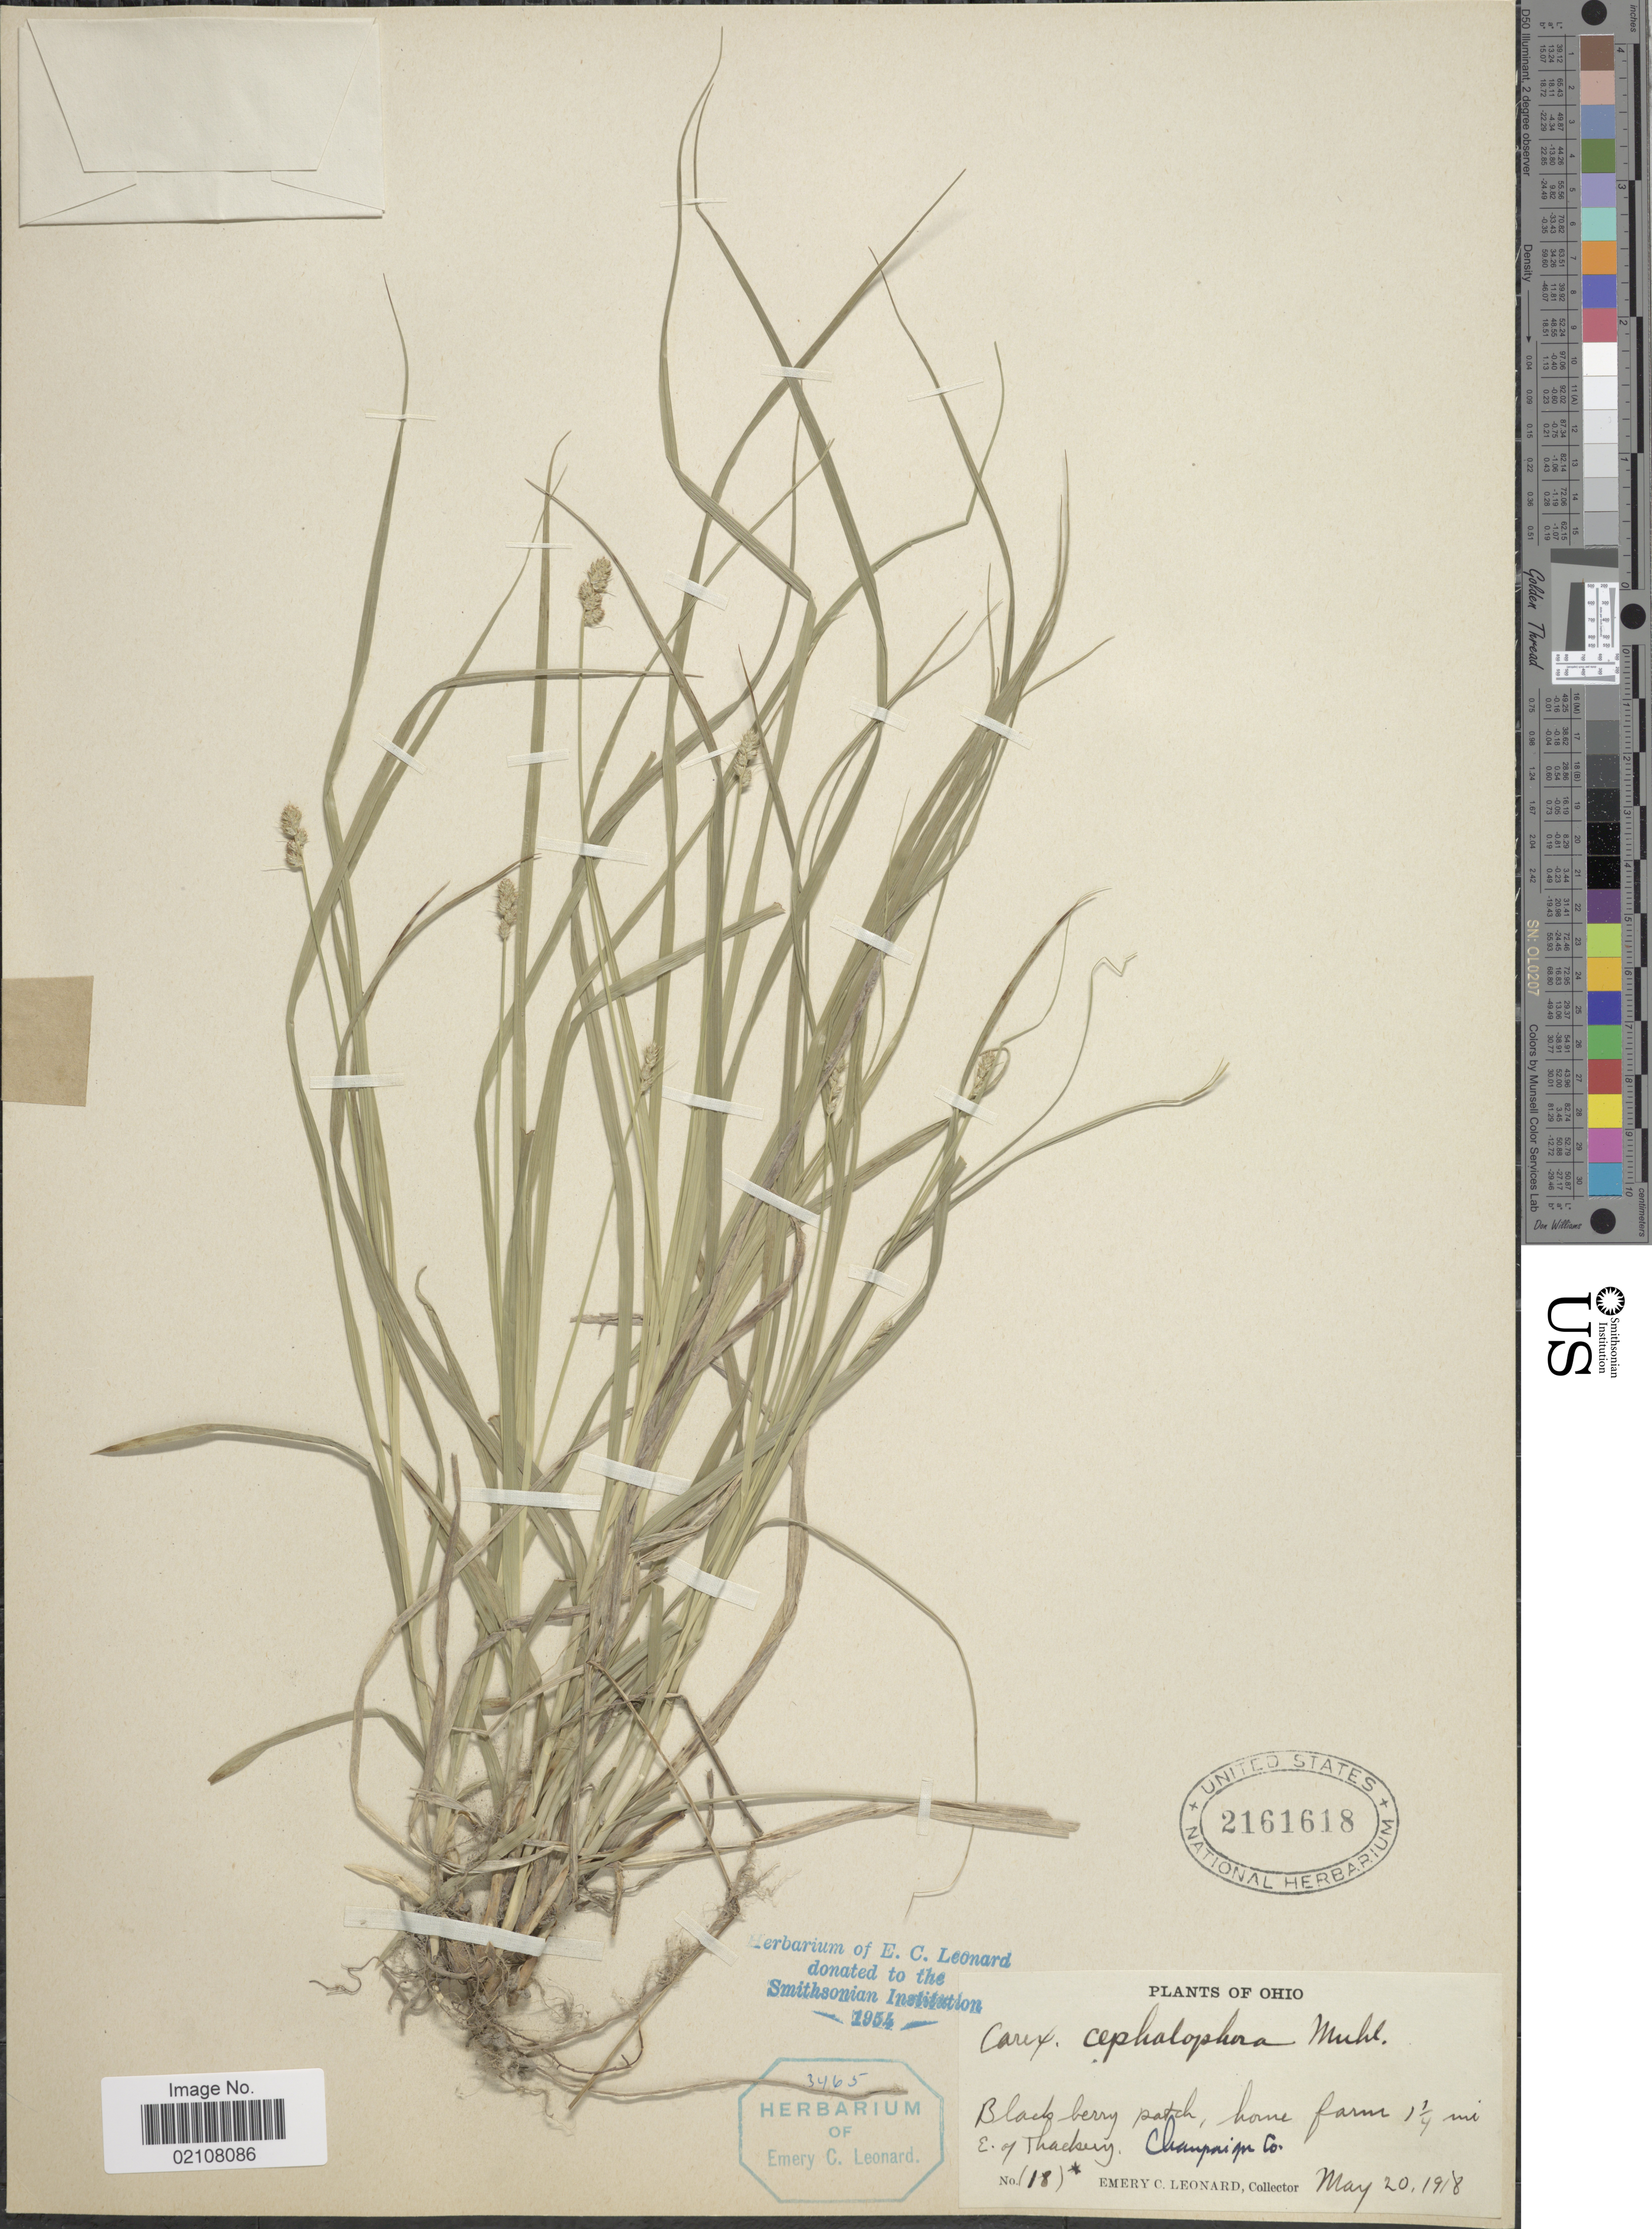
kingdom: Plantae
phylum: Tracheophyta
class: Liliopsida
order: Poales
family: Cyperaceae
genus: Carex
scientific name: Carex cephalophora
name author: Muhl. ex Willd.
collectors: E. C. Leonard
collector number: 18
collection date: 1918-05-20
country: United States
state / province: Ohio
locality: Blackberry patch, home farm 1 1/4 mi E. of Tjackery, Champaign Co.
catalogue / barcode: US 2161618